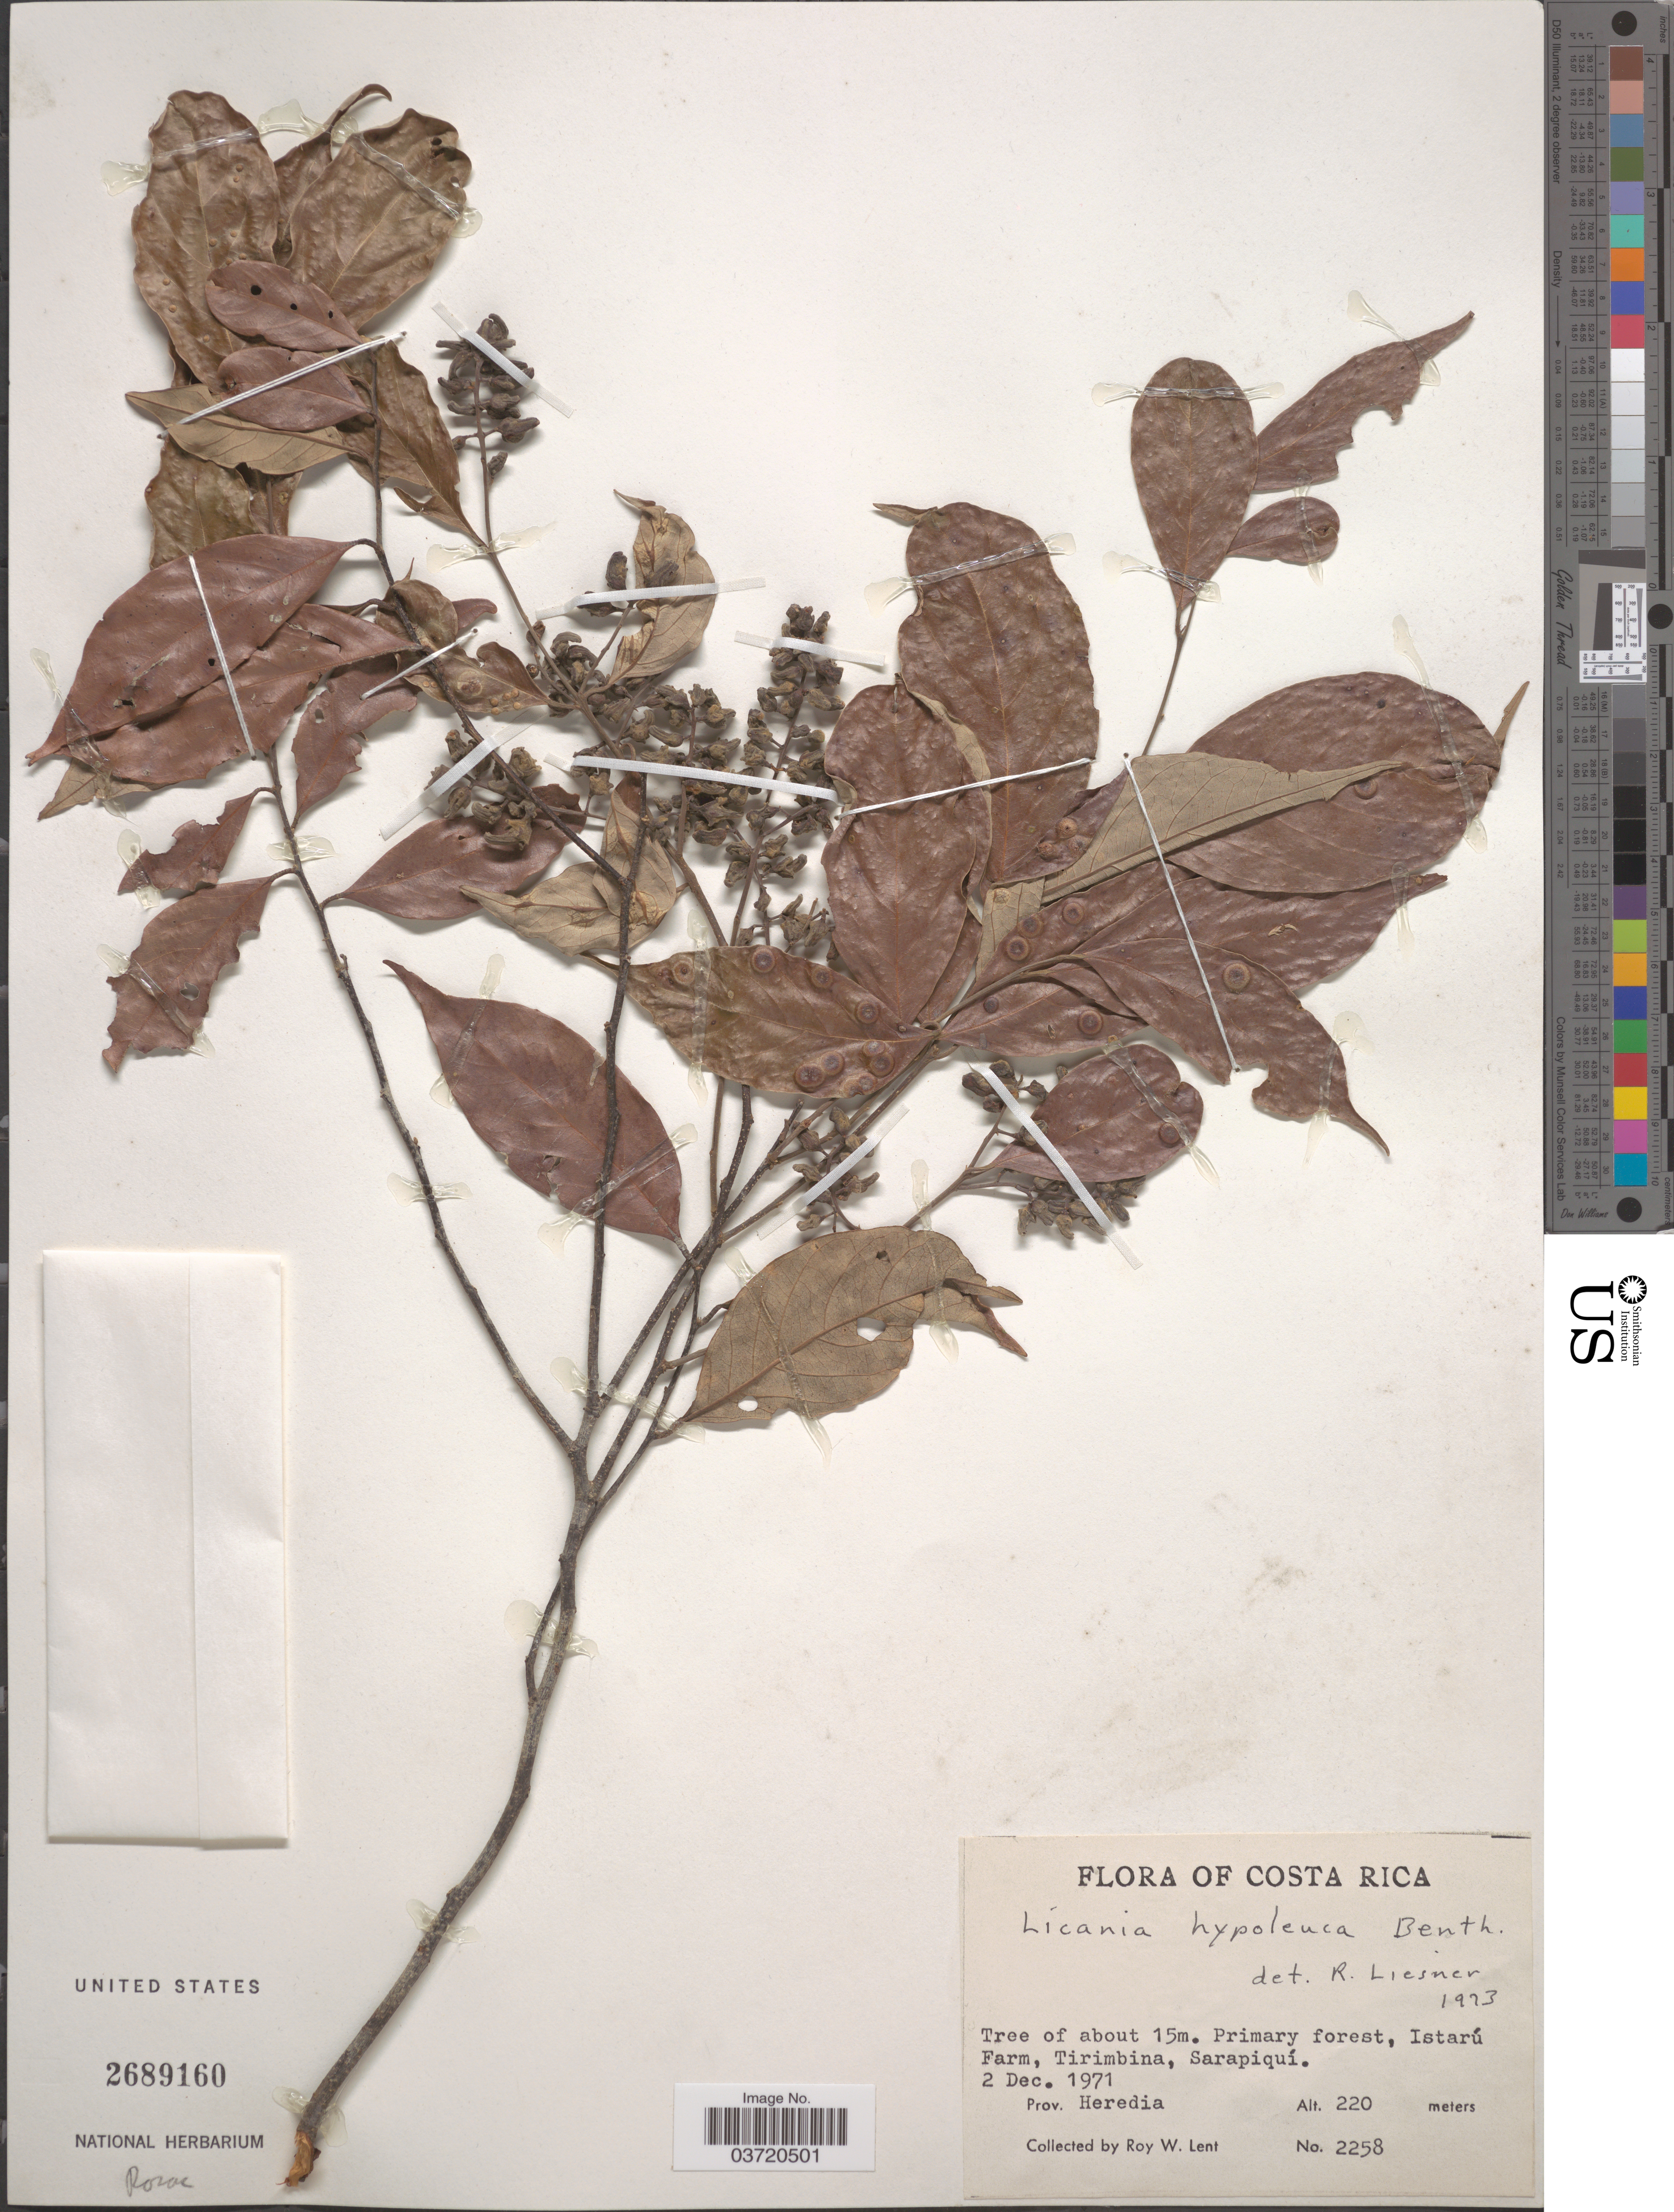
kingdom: Plantae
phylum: Tracheophyta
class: Magnoliopsida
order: Malpighiales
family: Chrysobalanaceae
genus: Licania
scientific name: Licania hypoleuca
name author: Benth.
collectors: R. W. Lent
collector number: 2258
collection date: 1971-12-02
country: Costa Rica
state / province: Heredia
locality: Primary forest, Istarú Farm, Tirimbina, Sarapiquí.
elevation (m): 220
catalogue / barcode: US 2689160